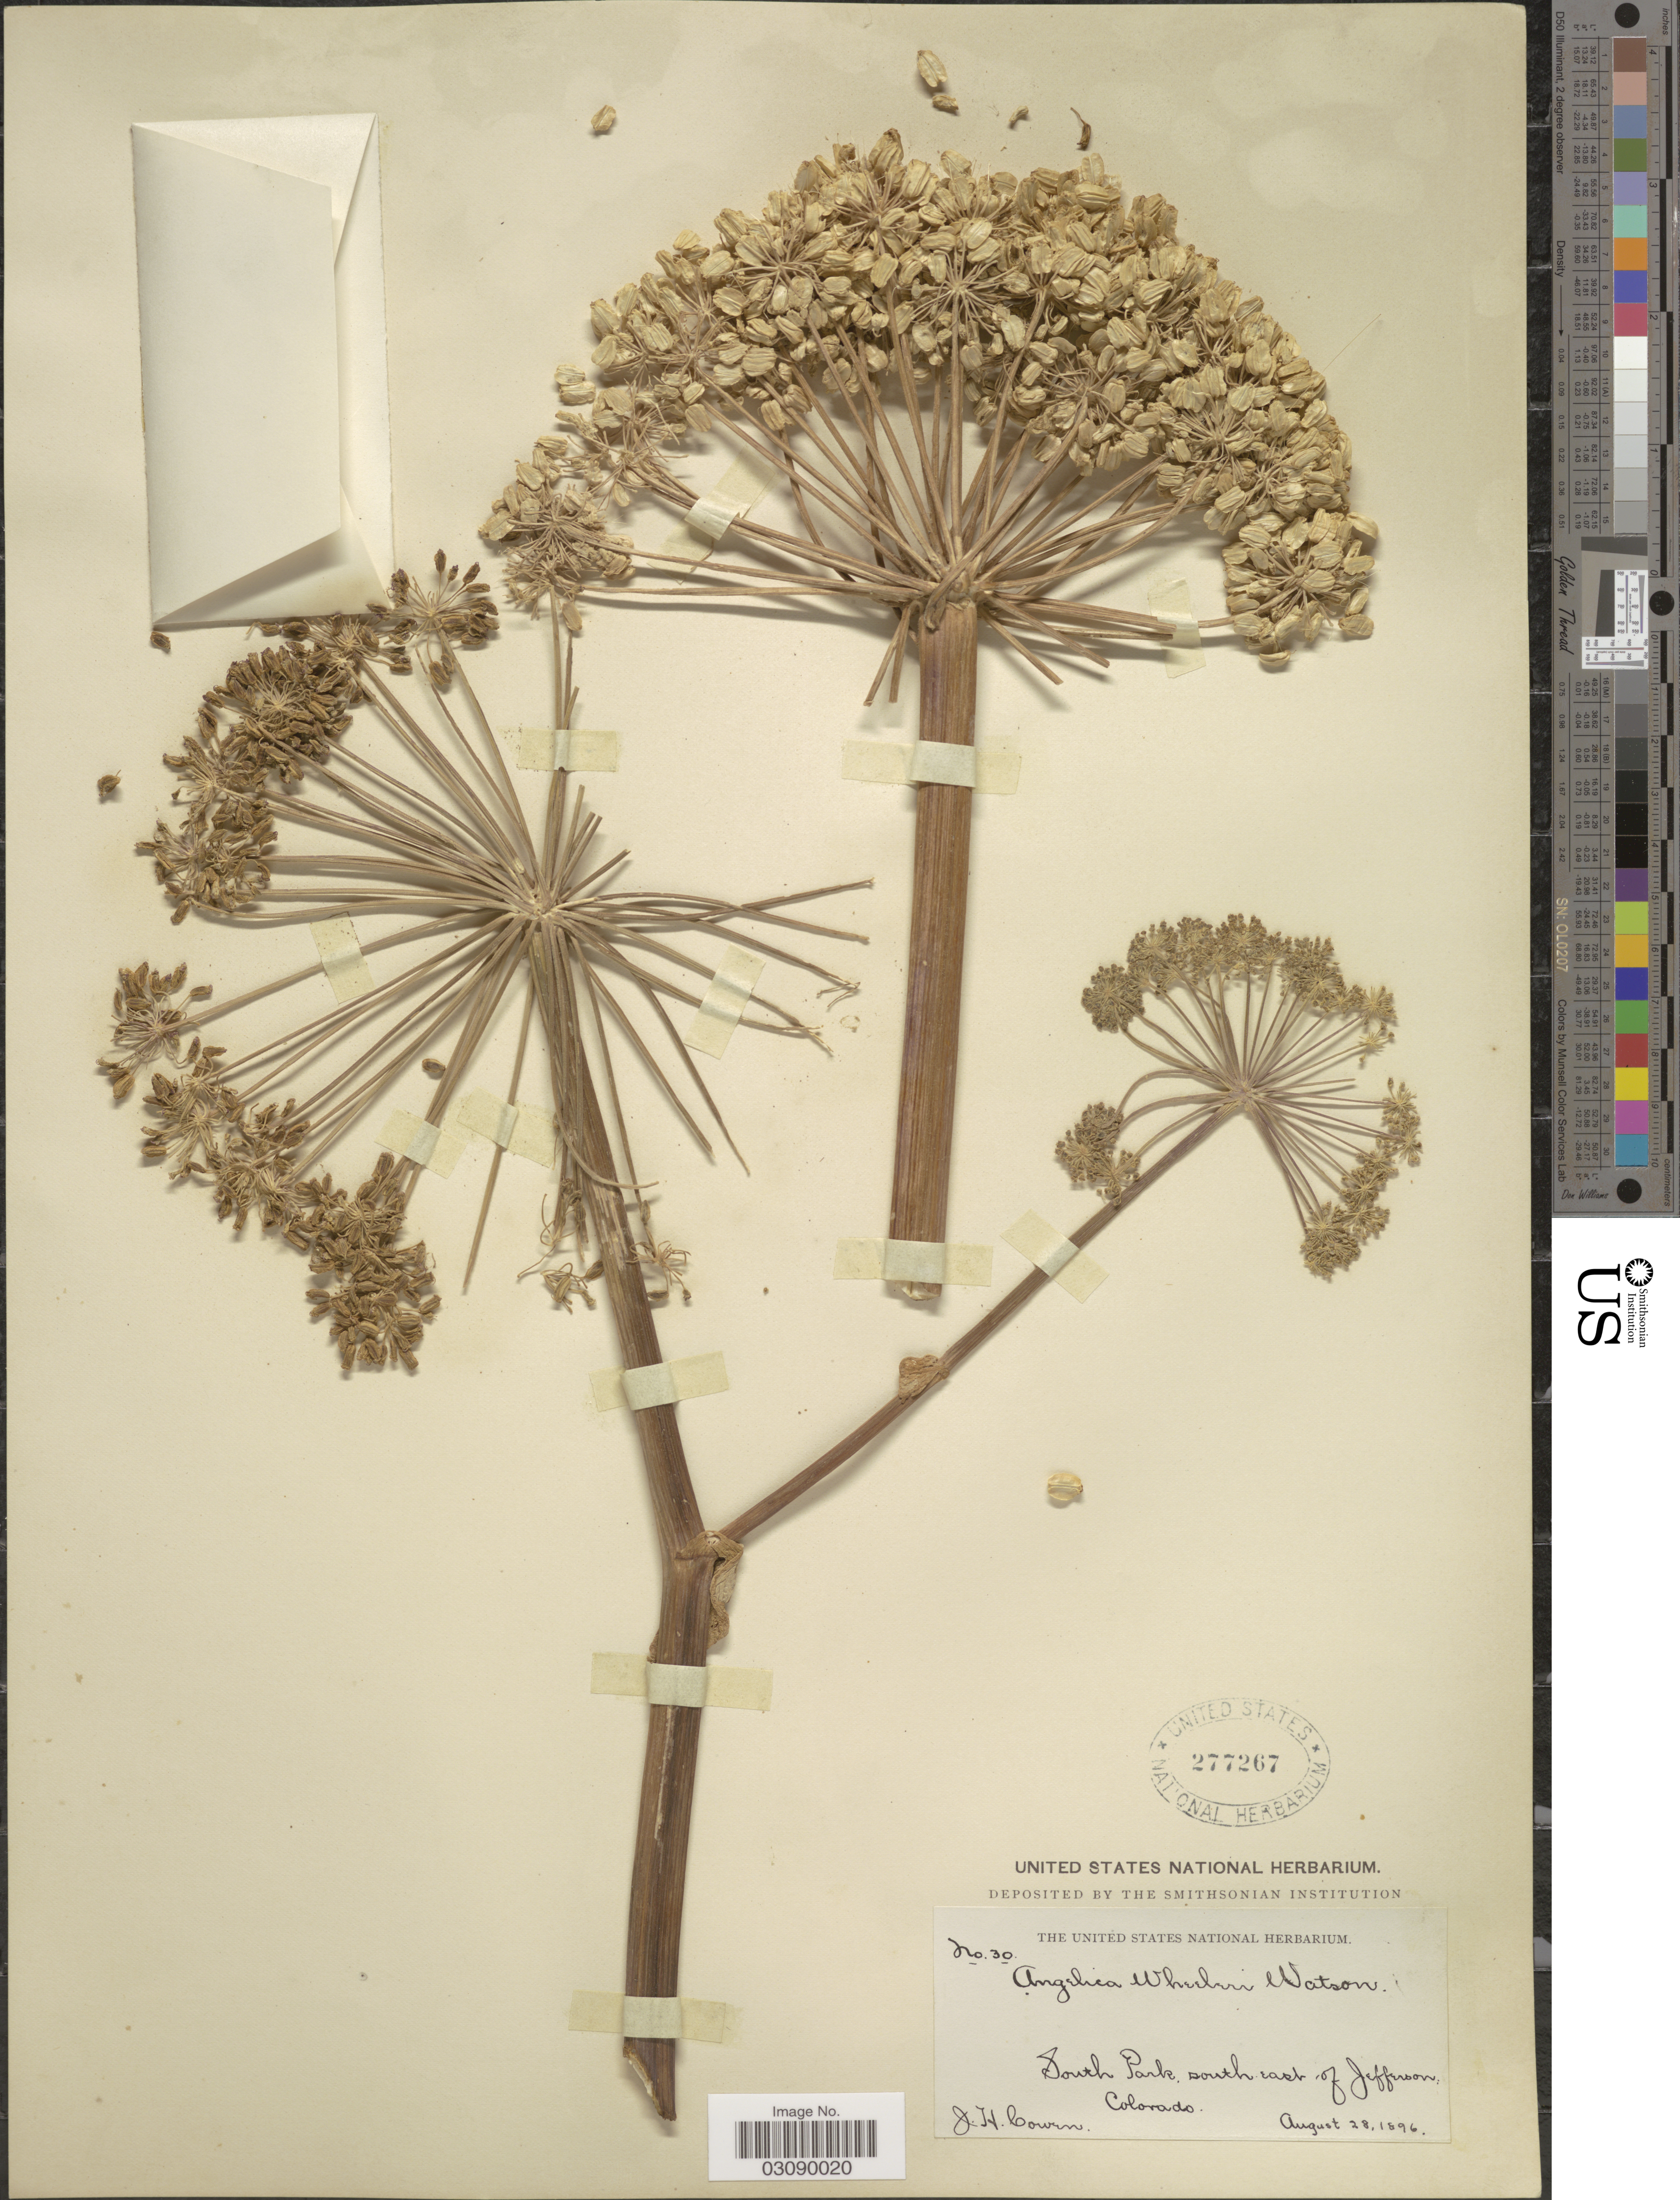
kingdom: Plantae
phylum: Tracheophyta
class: Magnoliopsida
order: Apiales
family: Apiaceae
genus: Angelica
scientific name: Angelica ampla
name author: A. Nelson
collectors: J. H. Cowen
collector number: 30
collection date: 1896-08-28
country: United States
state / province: Colorado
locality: South Park, south east of Jefferson.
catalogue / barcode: US 277267